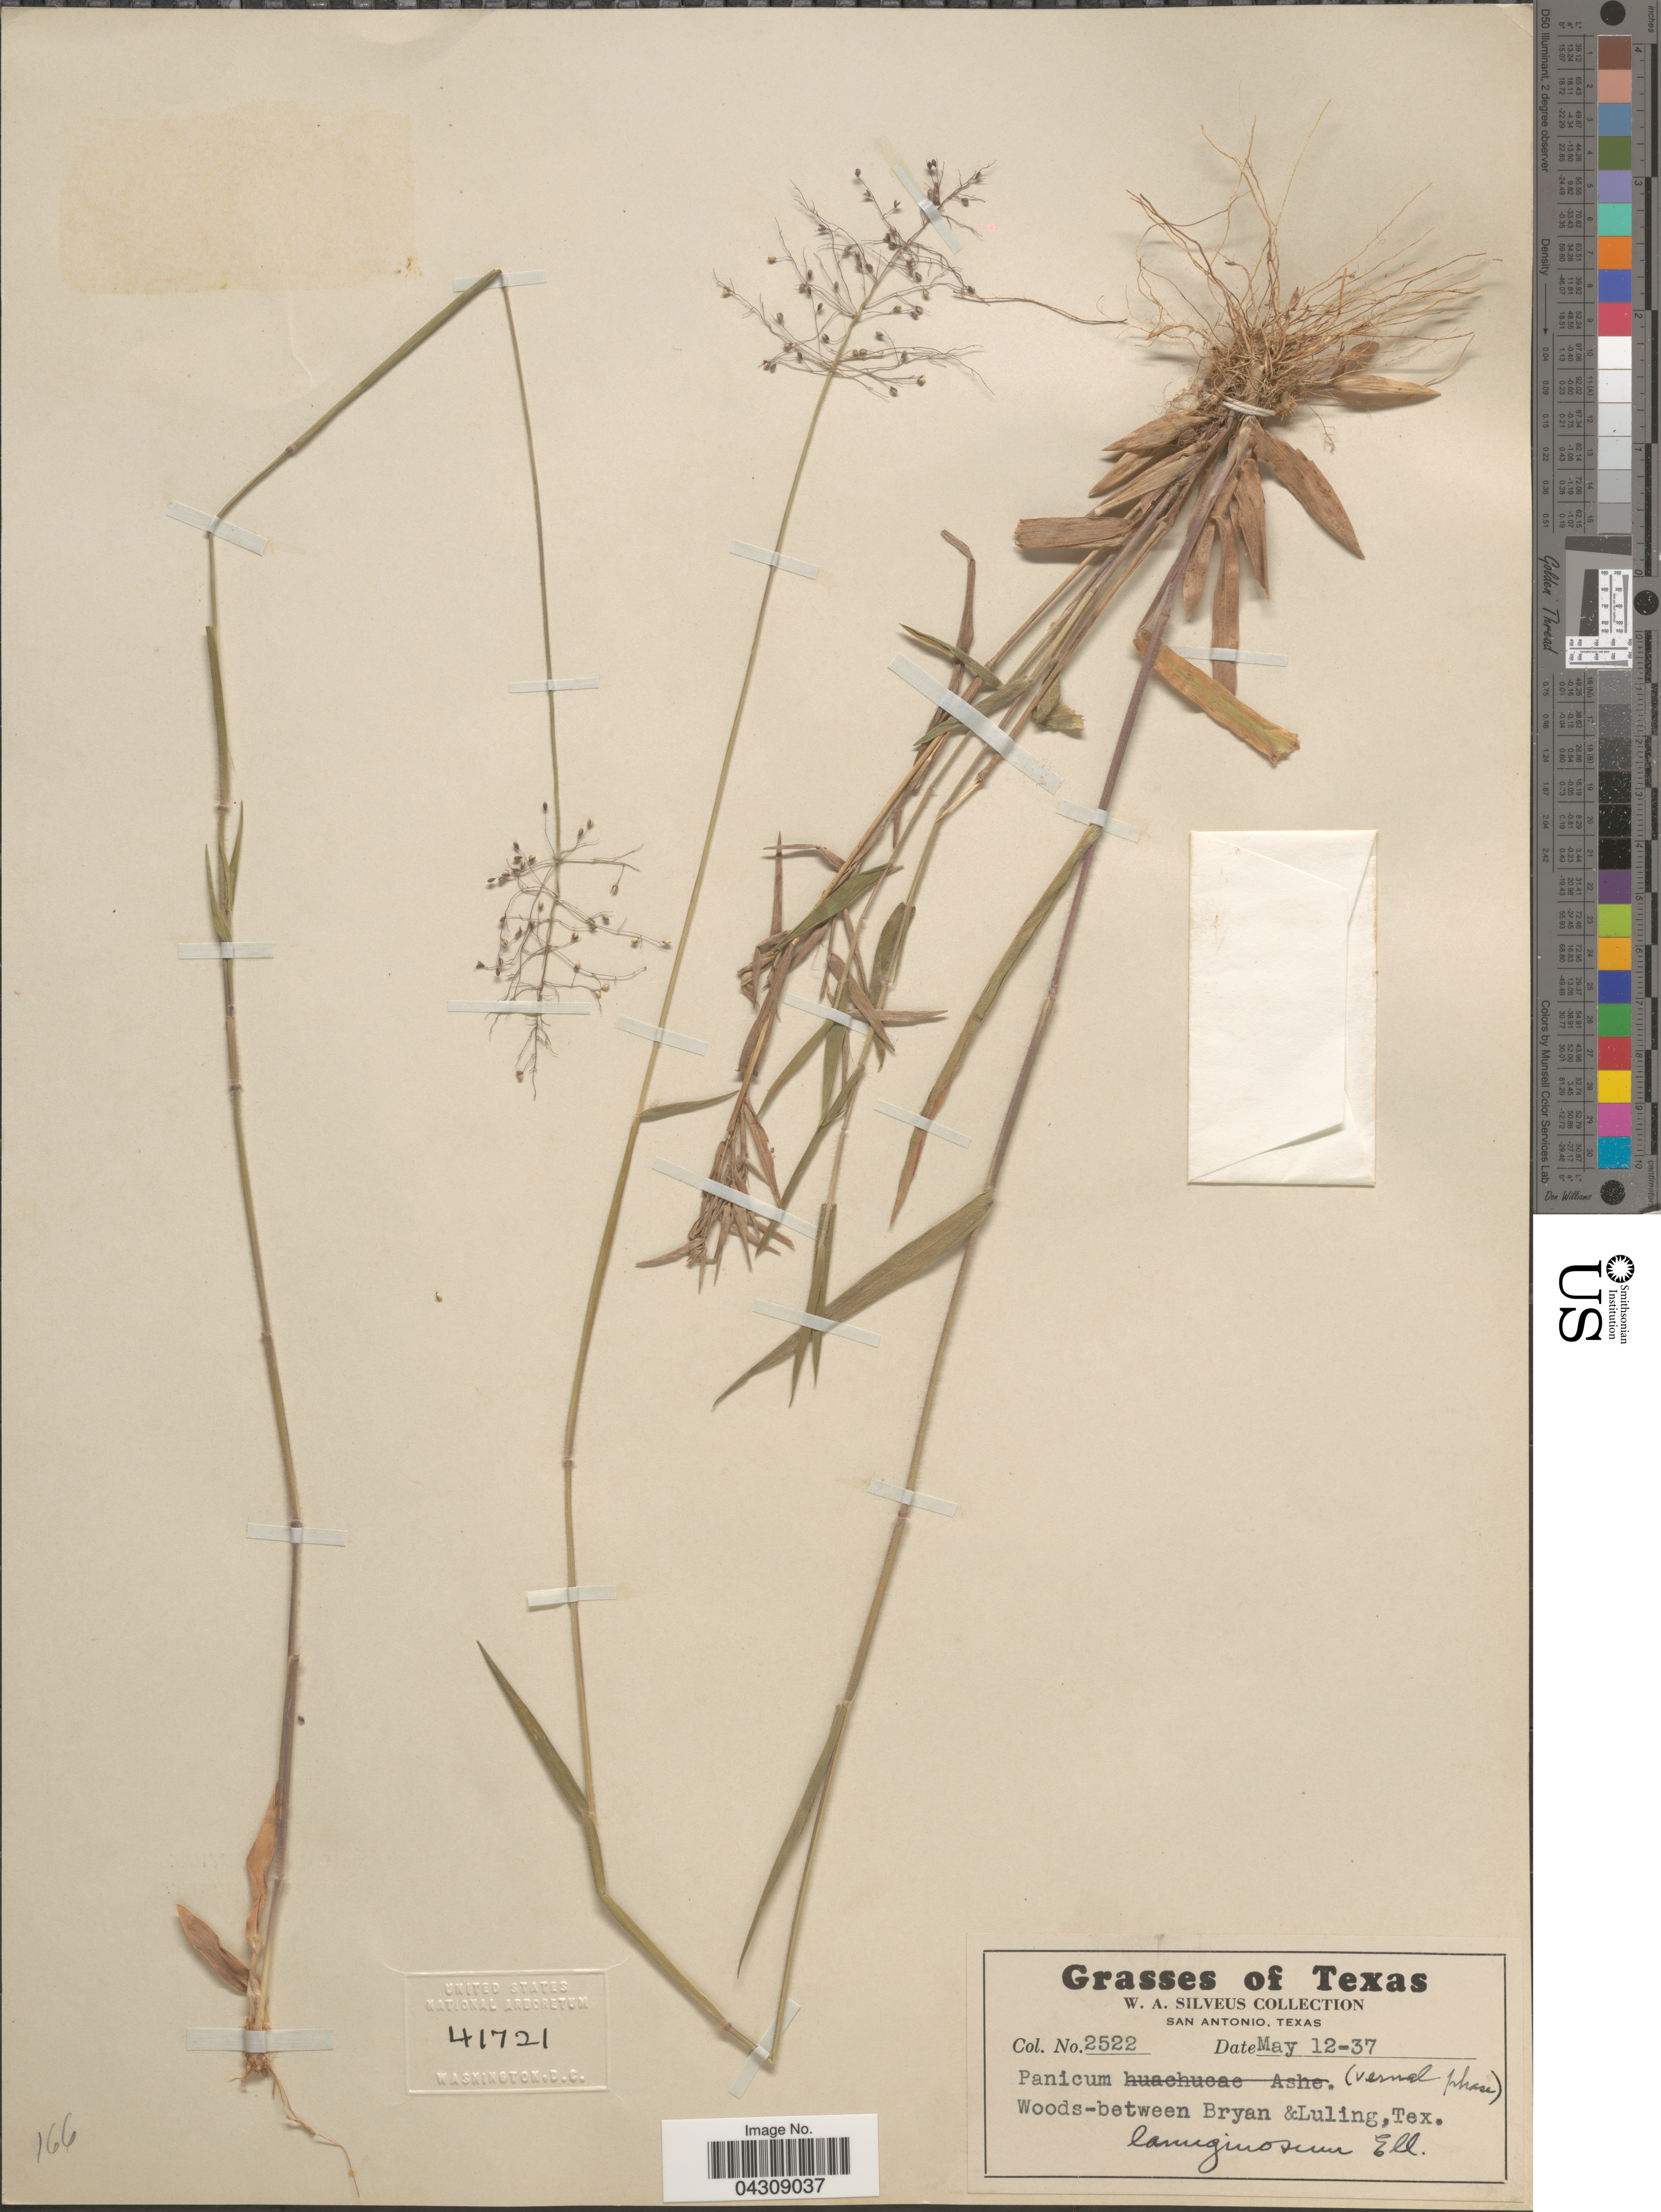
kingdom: Plantae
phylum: Tracheophyta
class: Liliopsida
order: Poales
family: Poaceae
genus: Dichanthelium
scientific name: Dichanthelium acuminatum var. acuminatum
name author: (Sw.) Gould & C.A. Clark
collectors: W. Silveus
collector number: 2522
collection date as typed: Transcribed d/m/y: 12/5/37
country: United States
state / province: Texas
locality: Woods-between Bryan & Luling.